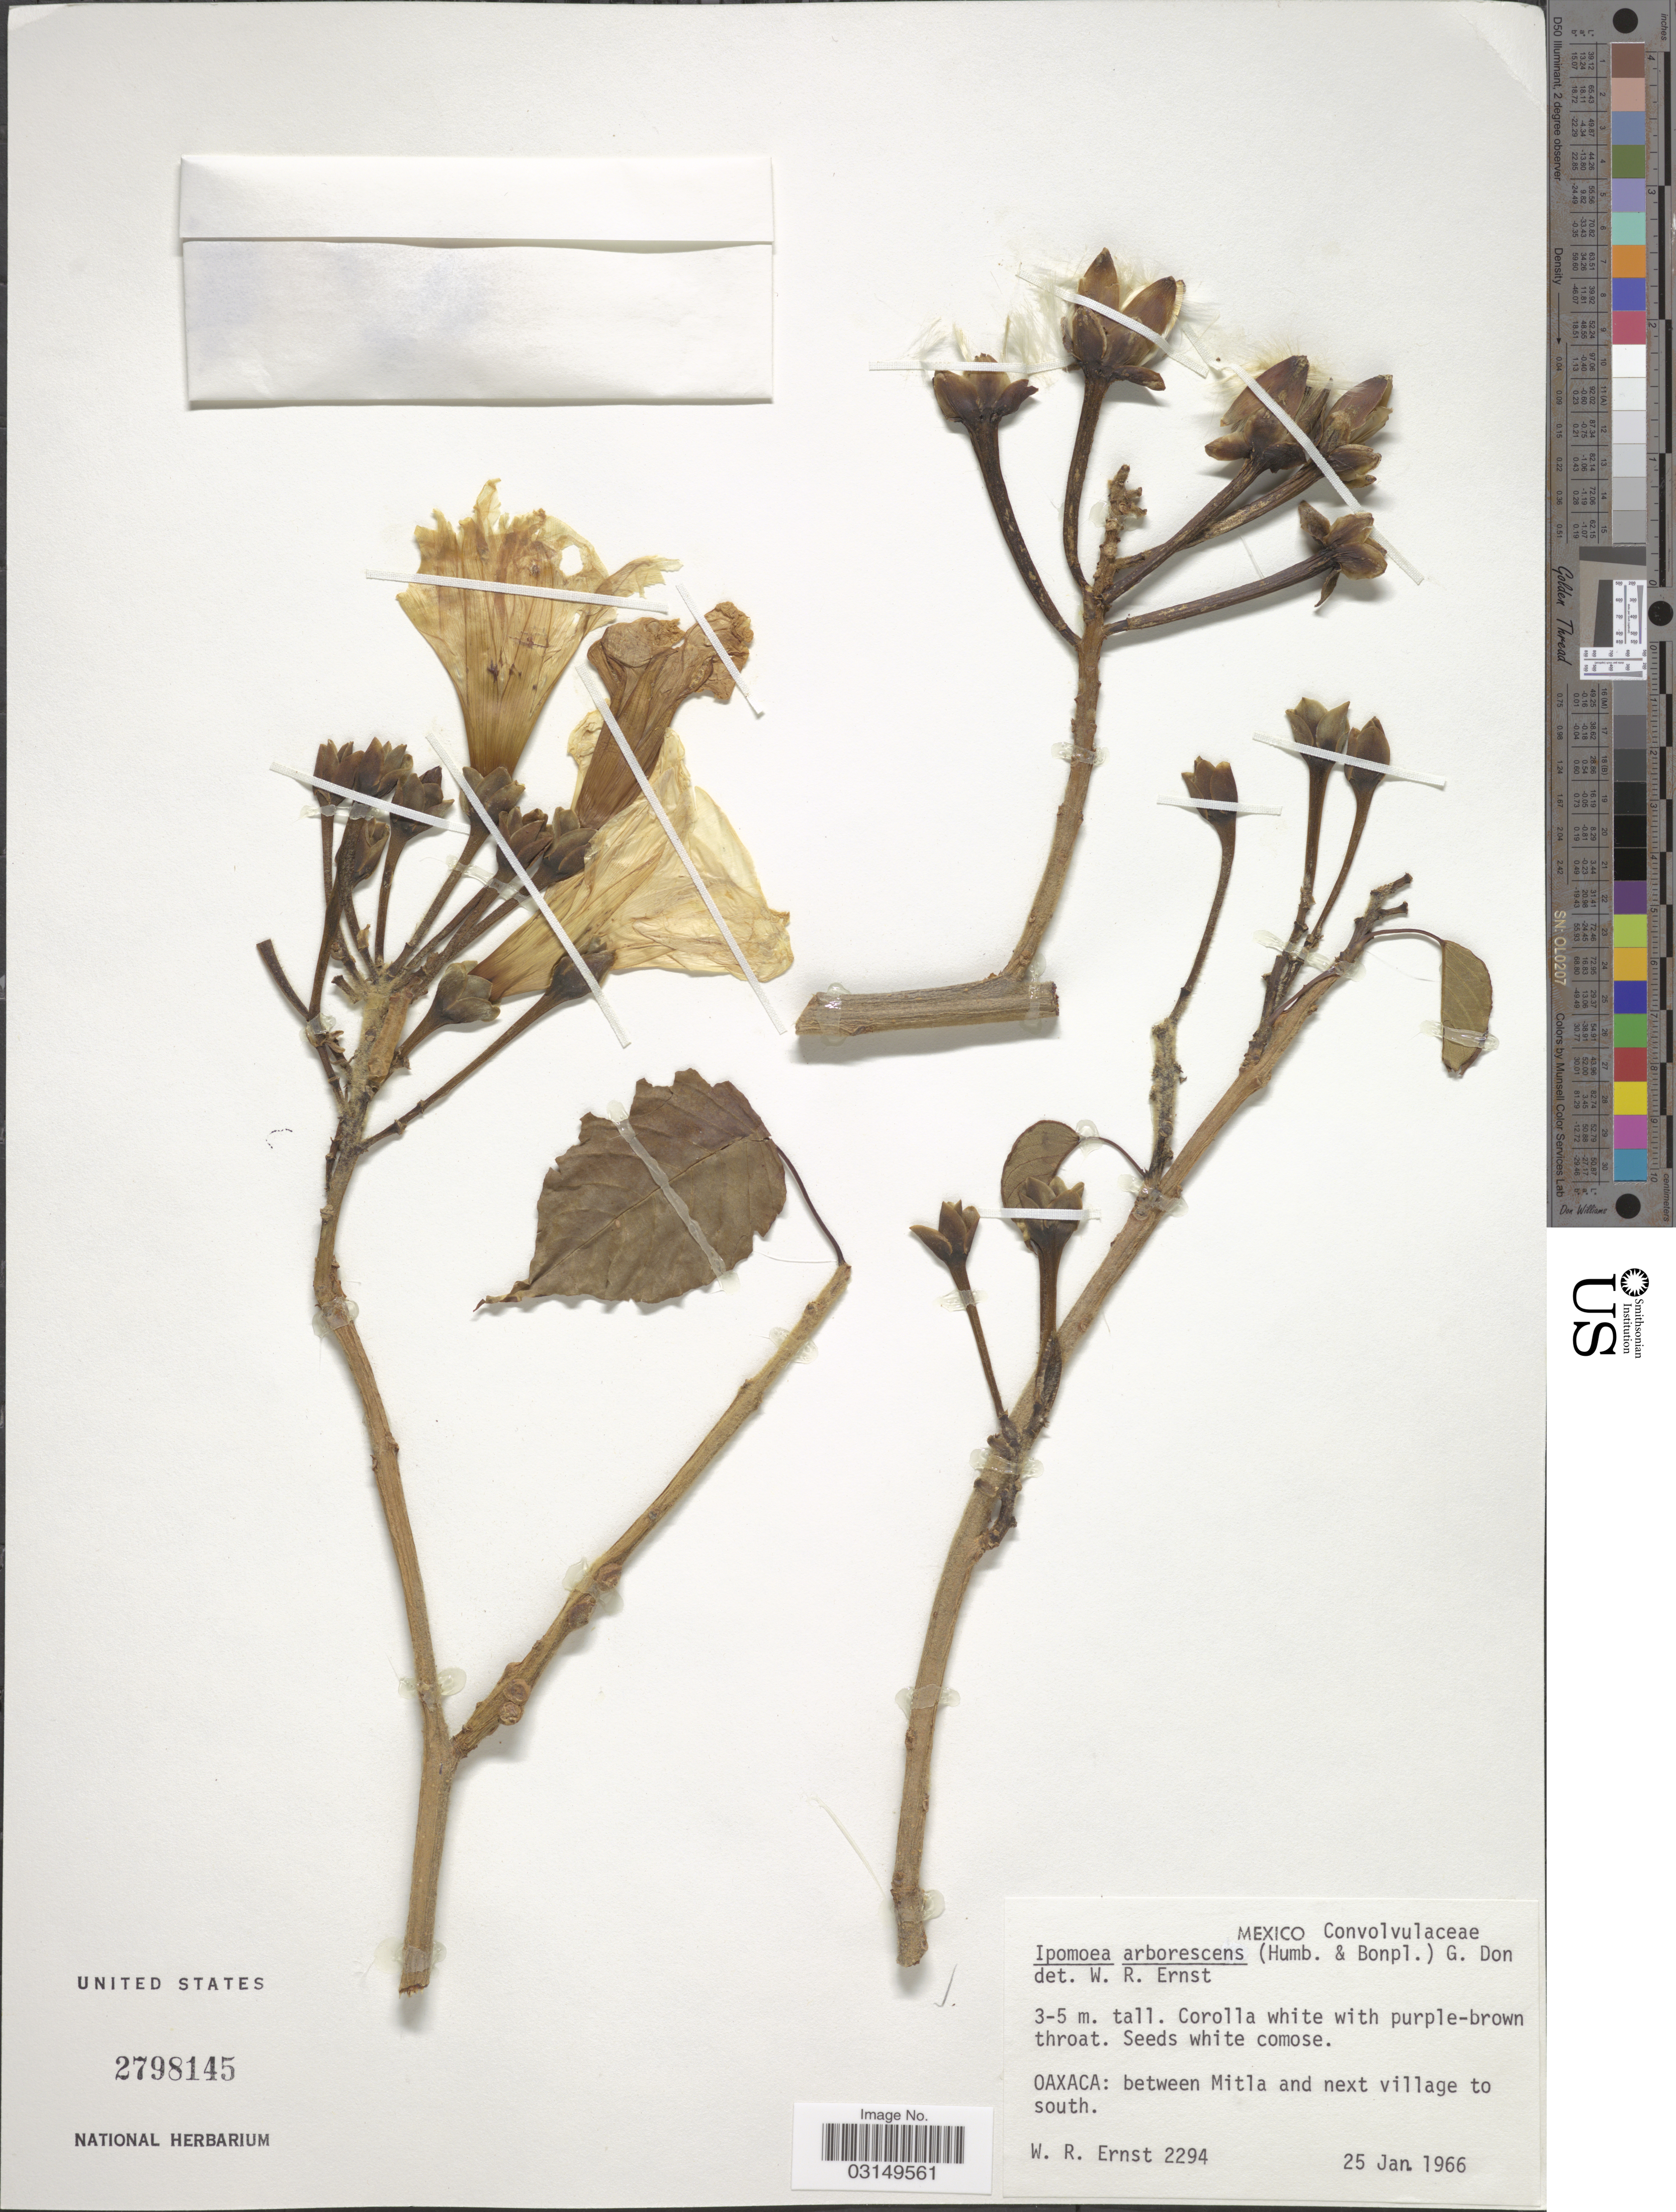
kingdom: Plantae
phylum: Tracheophyta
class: Magnoliopsida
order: Solanales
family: Convolvulaceae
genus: Ipomoea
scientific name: Ipomoea arborescens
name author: (Humb. & Bonpl. ex Willd.) G. Don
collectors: W. R. Ernst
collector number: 2294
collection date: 1966-01-25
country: Mexico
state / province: Oaxaca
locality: Between Mitla and next village to south.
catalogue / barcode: US 2798145